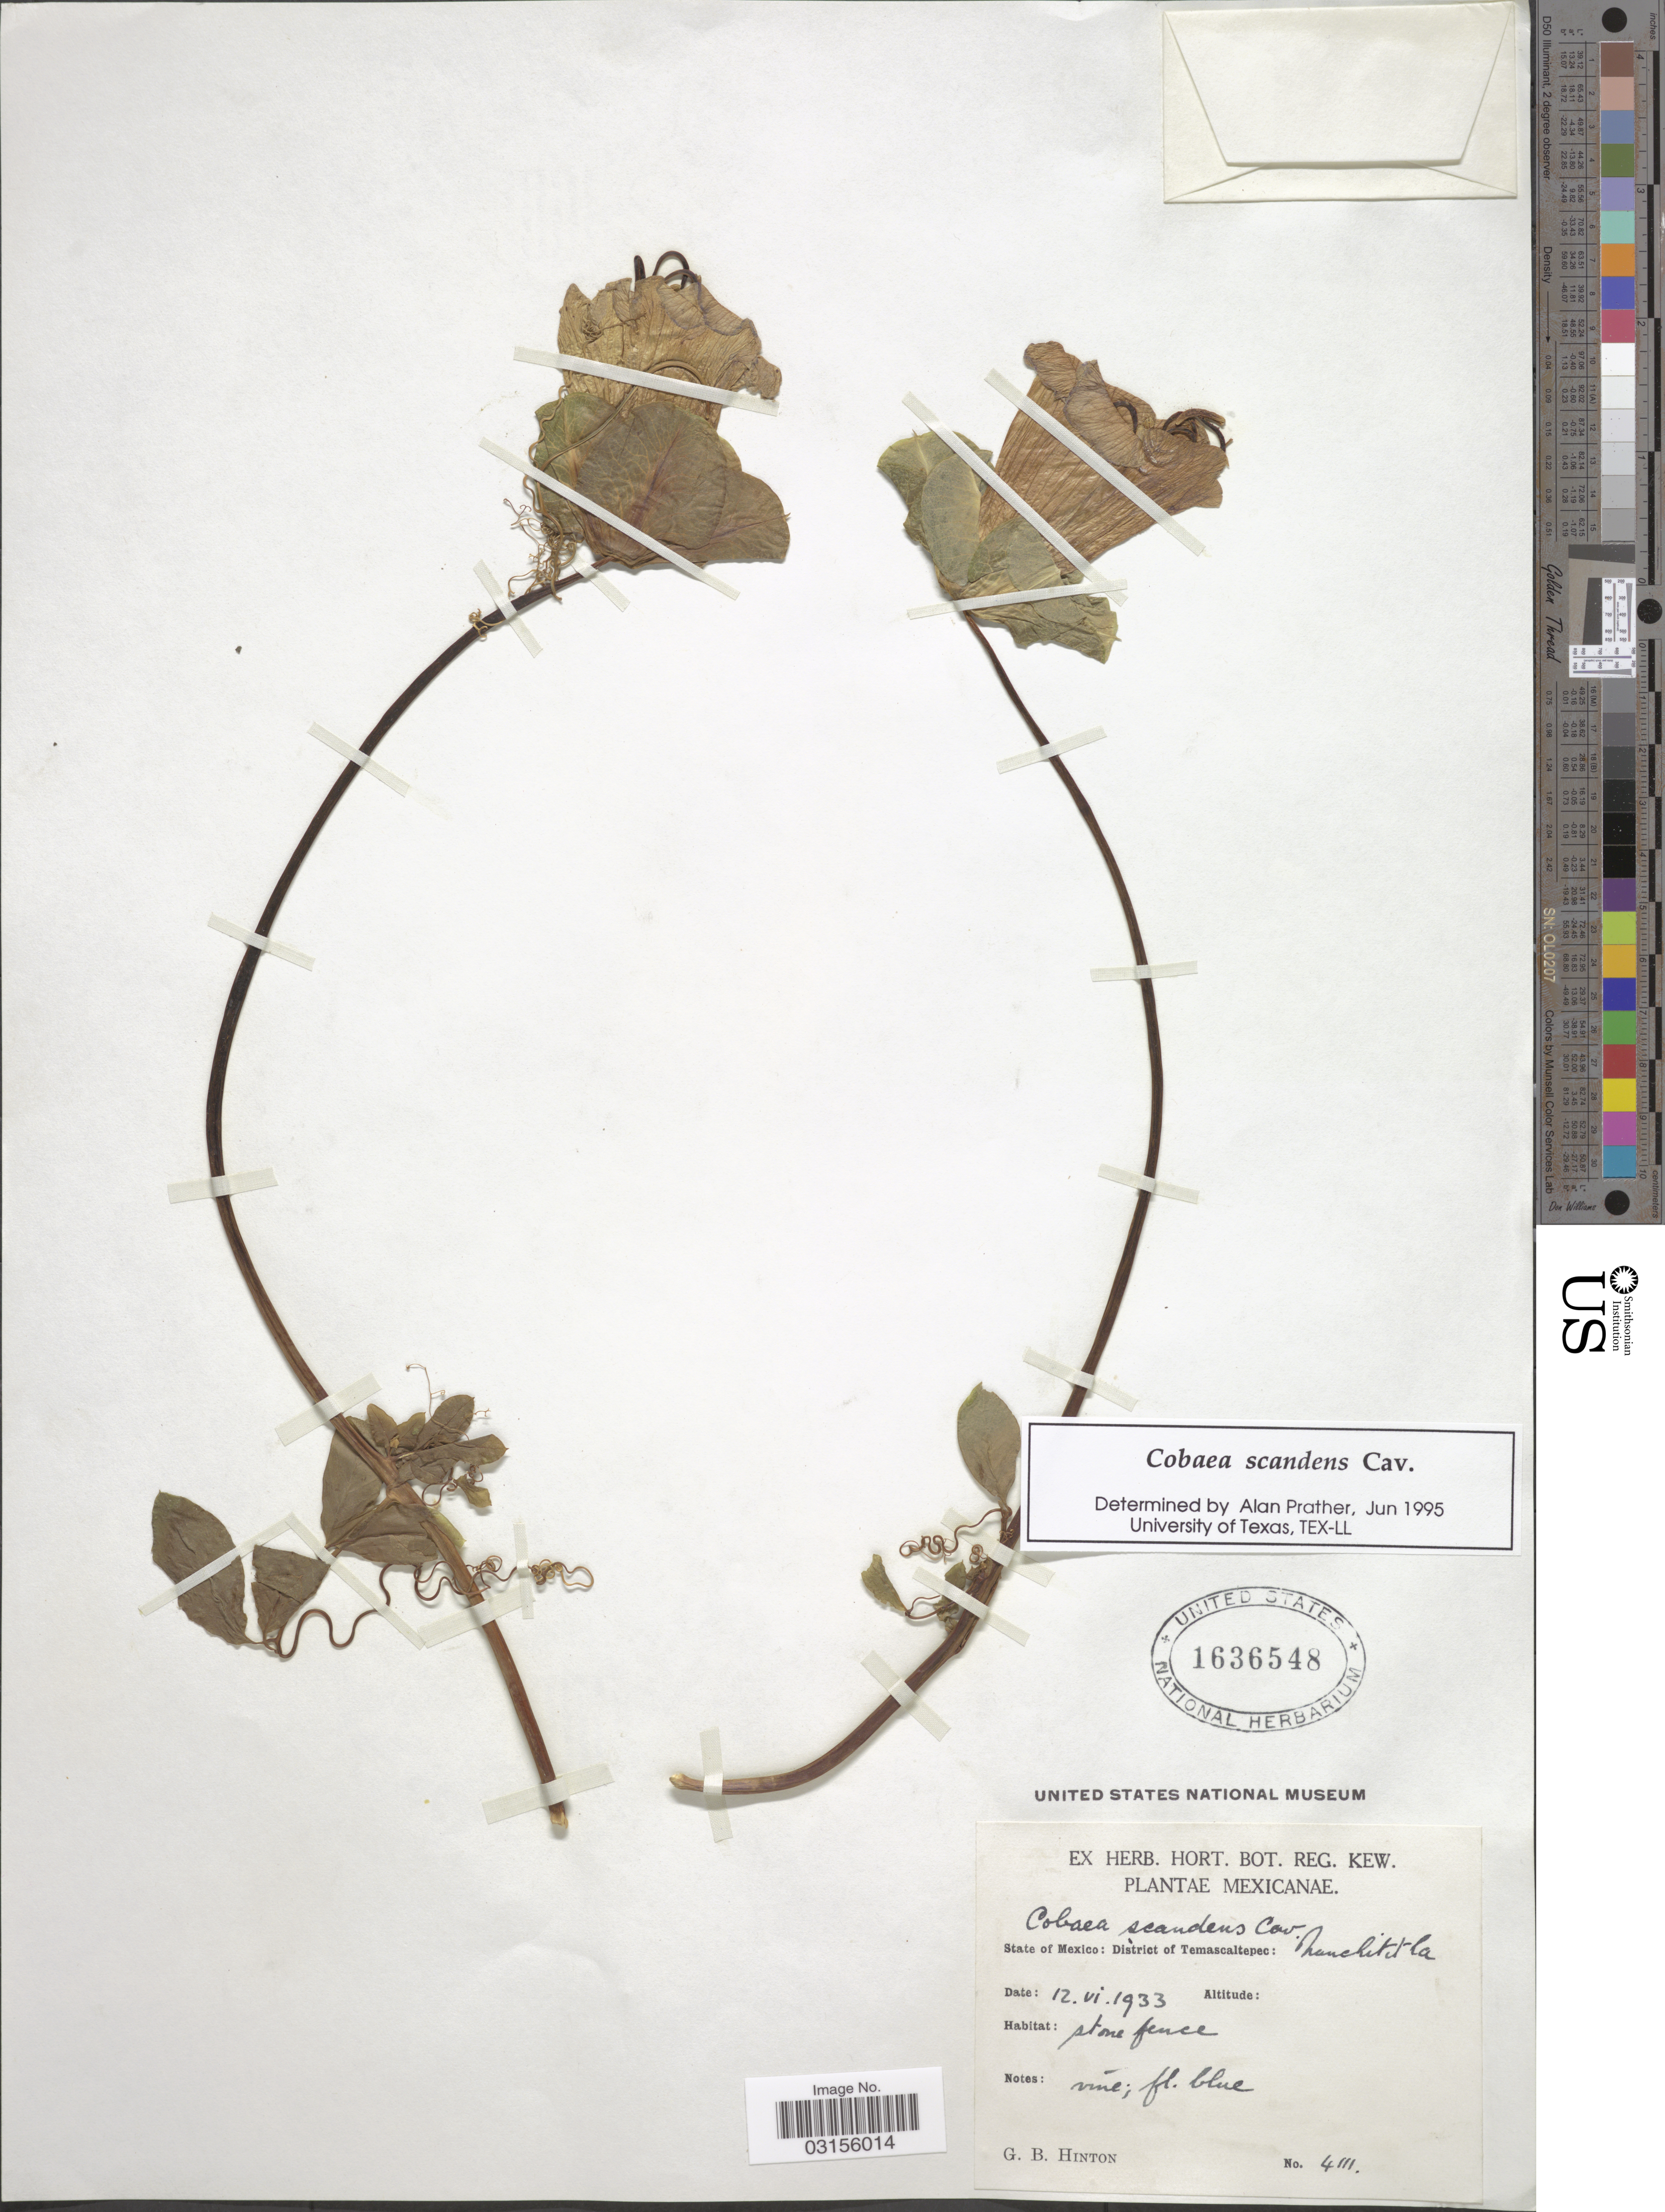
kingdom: Plantae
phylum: Tracheophyta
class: Magnoliopsida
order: Ericales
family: Polemoniaceae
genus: Cobaea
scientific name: Cobaea scandens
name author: Cav.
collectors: G. B. Hinton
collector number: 4111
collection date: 1933-06-12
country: Mexico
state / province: México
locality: District of Temascaltepec: Nanchititla.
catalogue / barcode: US 1636548